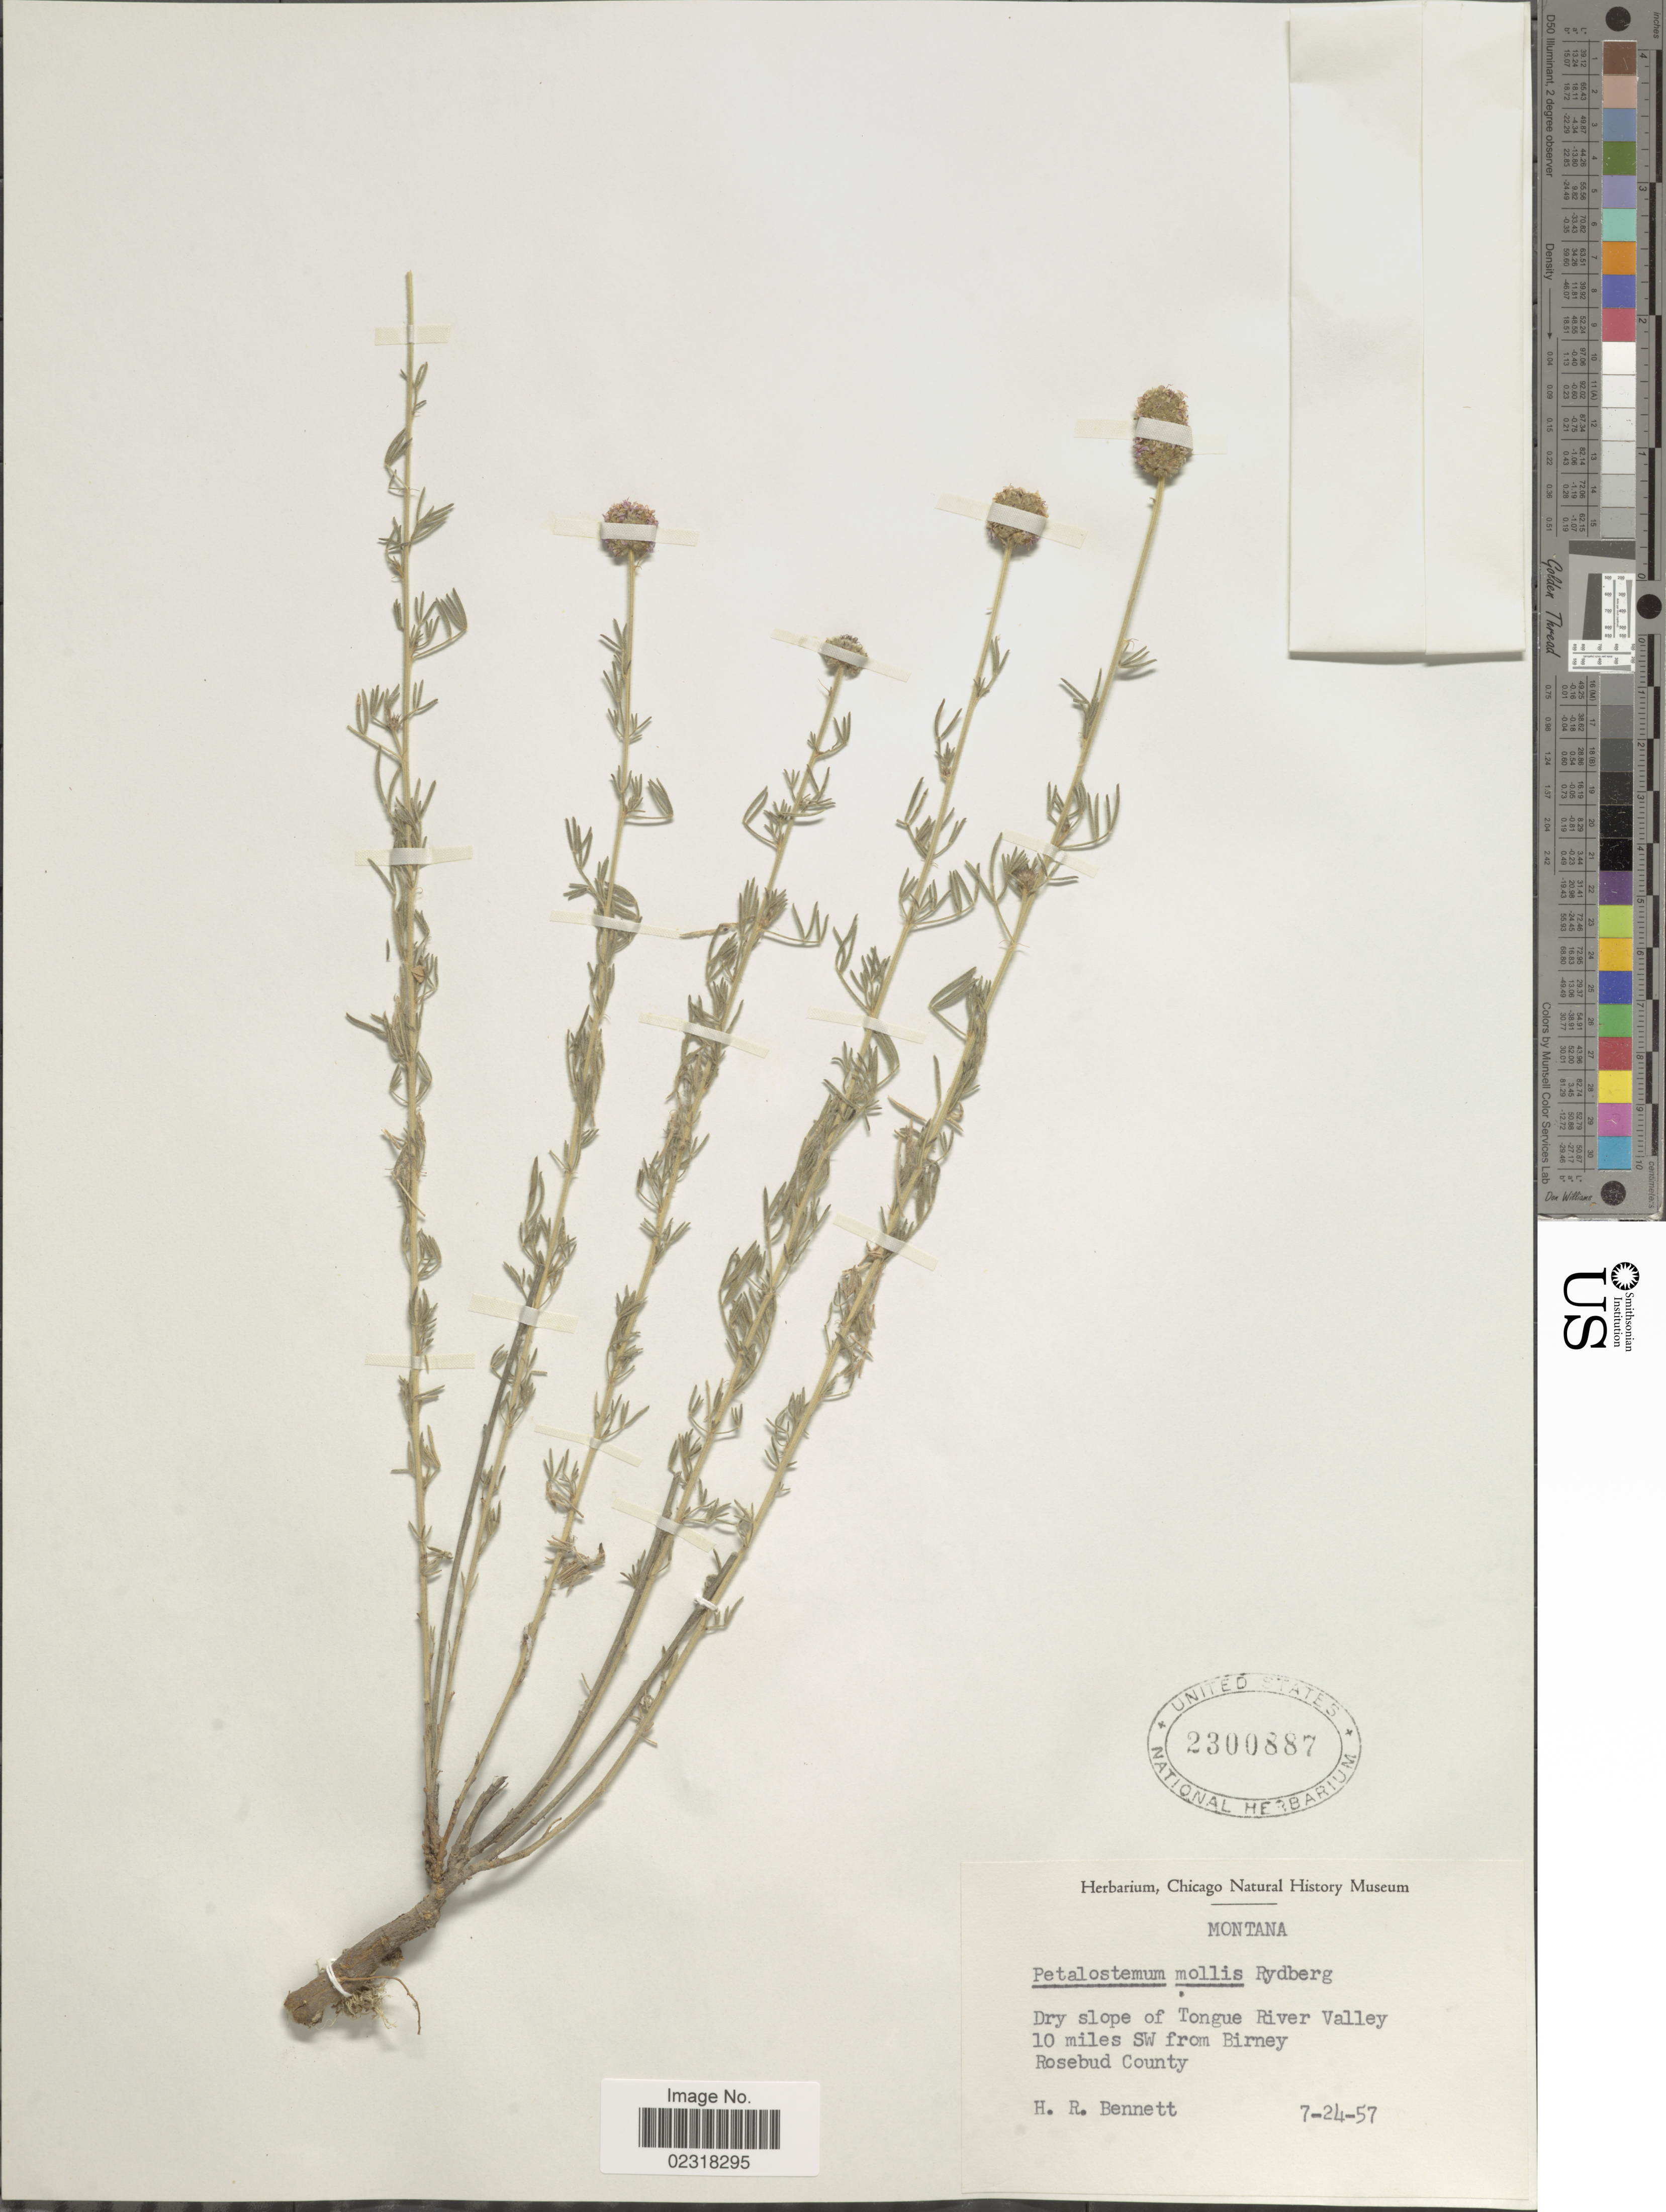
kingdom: Plantae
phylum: Tracheophyta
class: Magnoliopsida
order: Fabales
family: Fabaceae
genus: Dalea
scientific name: Dalea purpurea var. purpurea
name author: Vent.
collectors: H. R. Bennett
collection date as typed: Transcribed d/m/y: 24/7/57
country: United States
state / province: Montana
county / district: Rosebud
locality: Dry slope of Tongue River Valley 10 miles SW from Briney Rosebud County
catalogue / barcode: US 2300887